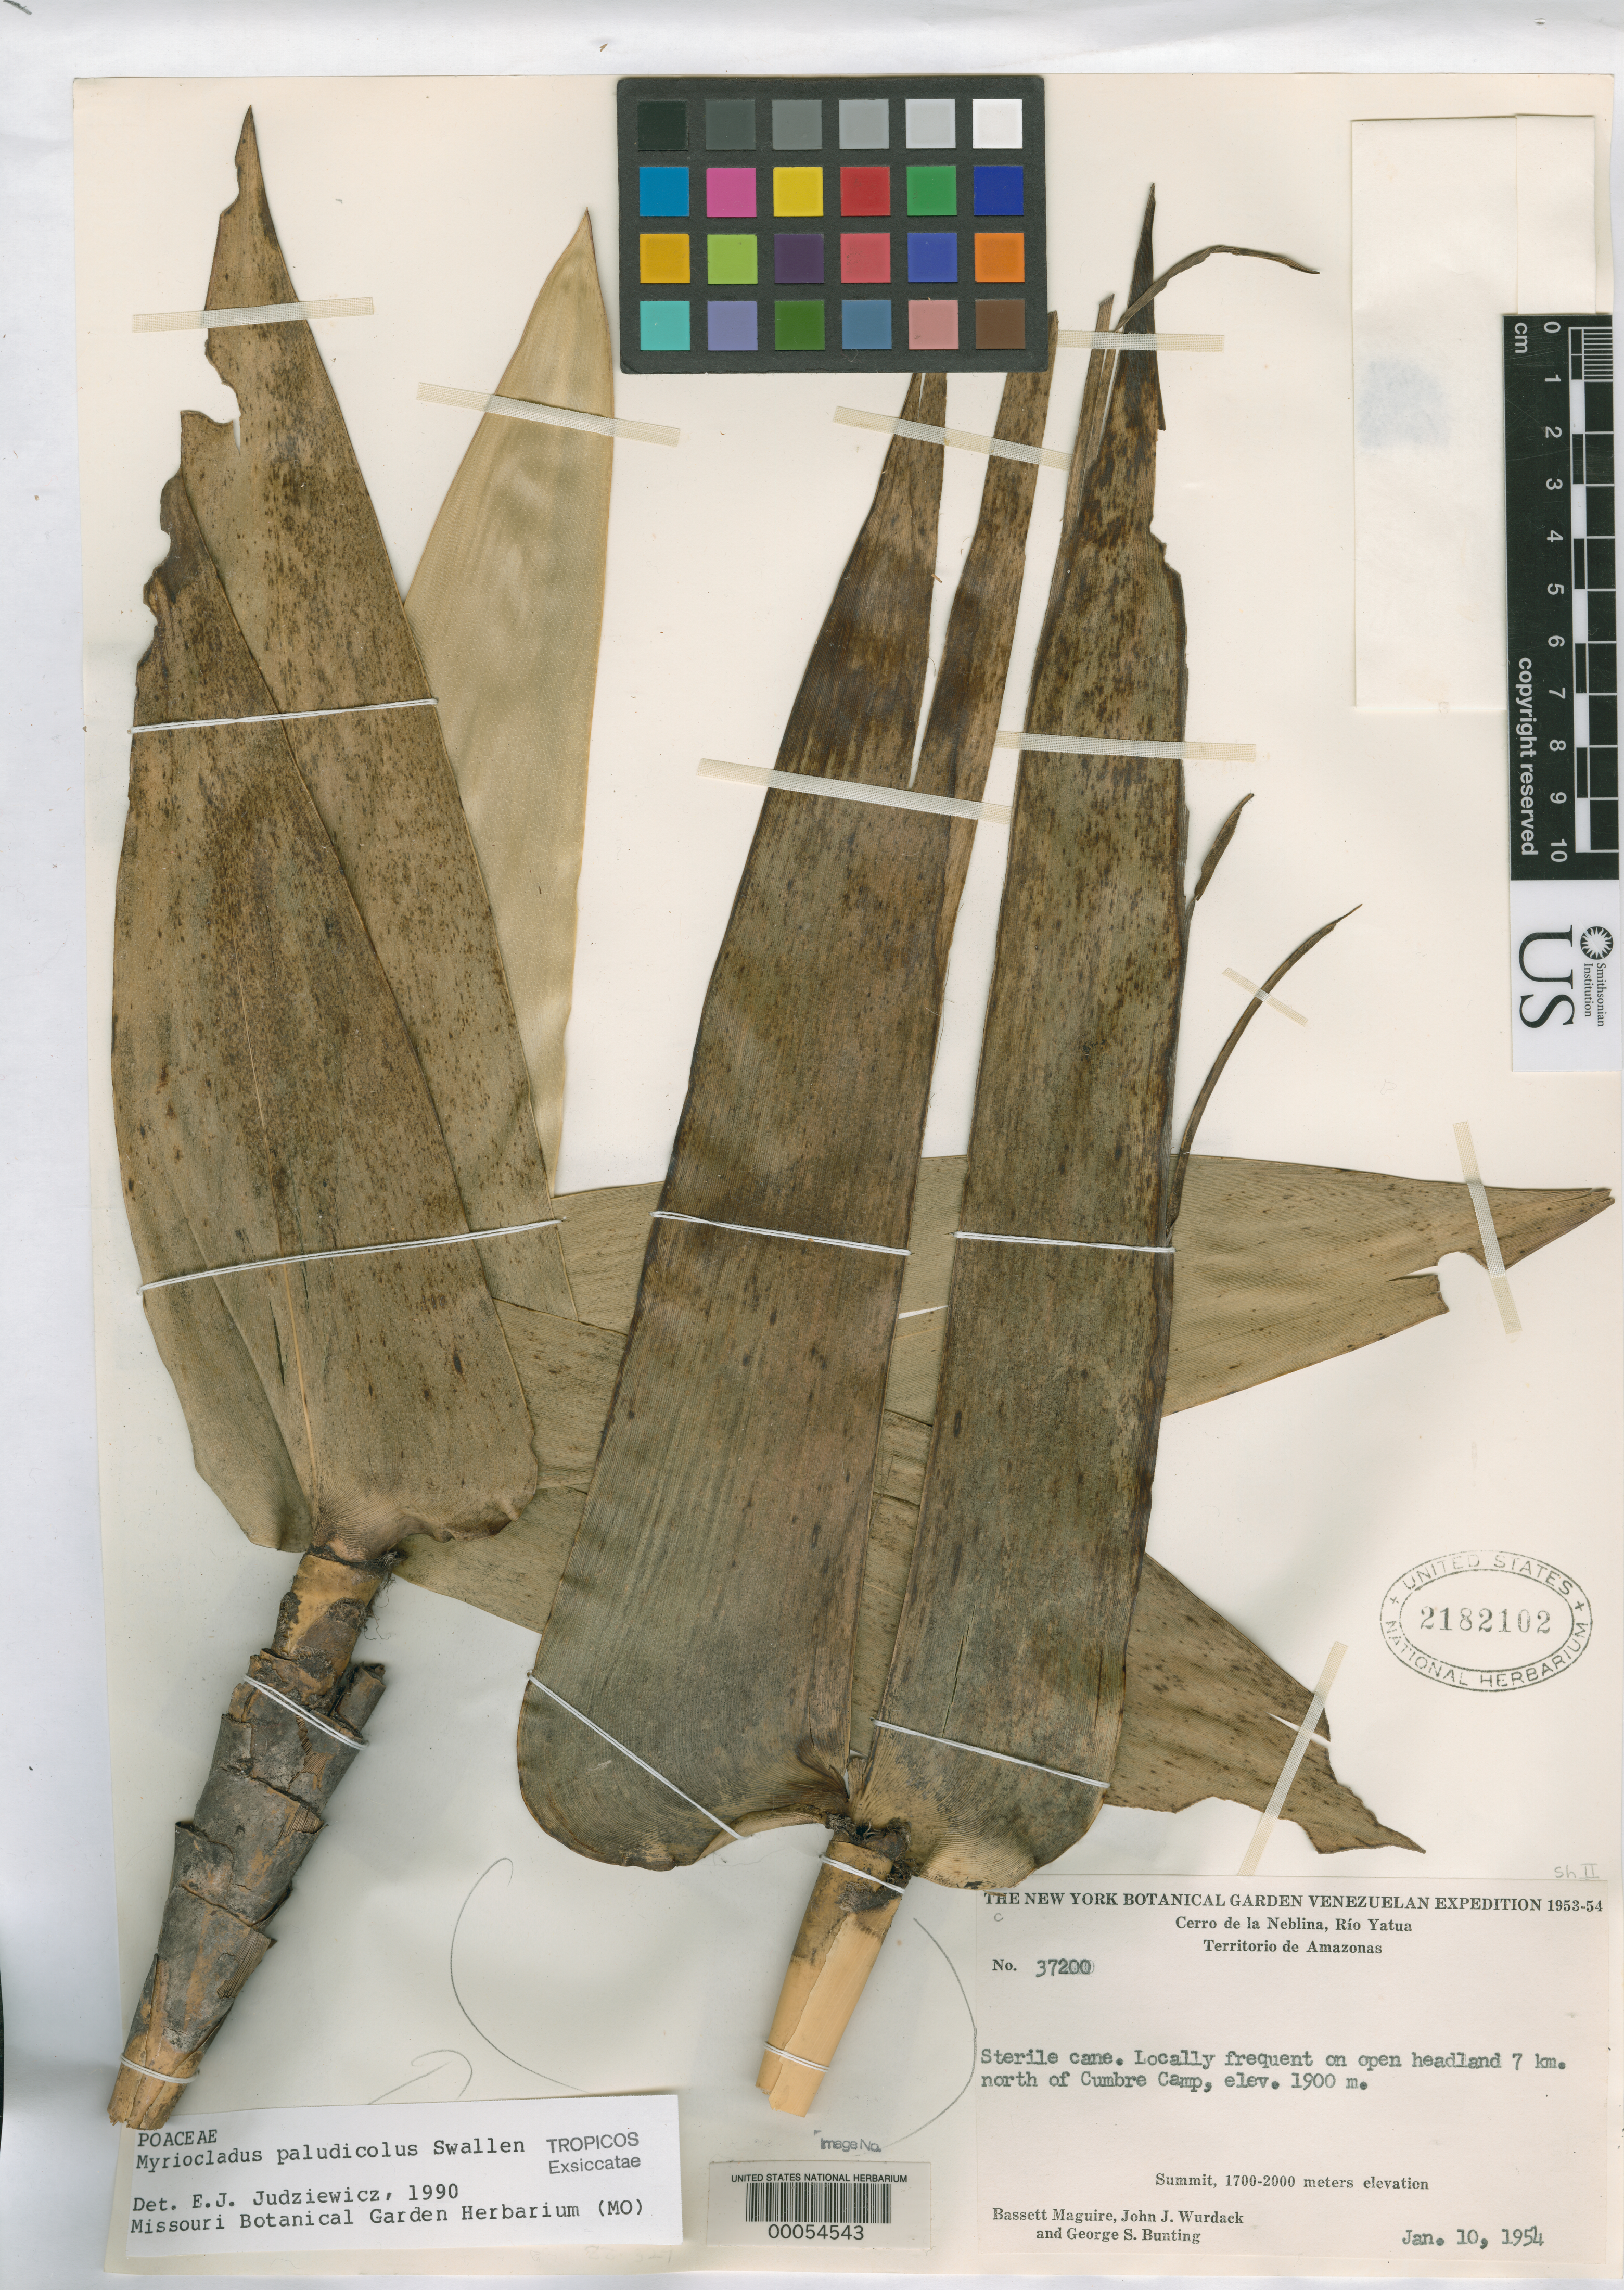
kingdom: Plantae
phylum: Tracheophyta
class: Liliopsida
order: Poales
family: Poaceae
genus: Myriocladus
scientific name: Myriocladus paludicola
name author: Swallen in Maguire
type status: Holotype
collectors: B. Maguire, J. J. Wurdack & G. S. Bunting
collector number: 37200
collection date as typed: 10 Jan 1954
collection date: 1954-01-10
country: Venezuela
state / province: Amazonas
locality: Cerro de La Neblina, Rio Yatua.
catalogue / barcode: US 2182102